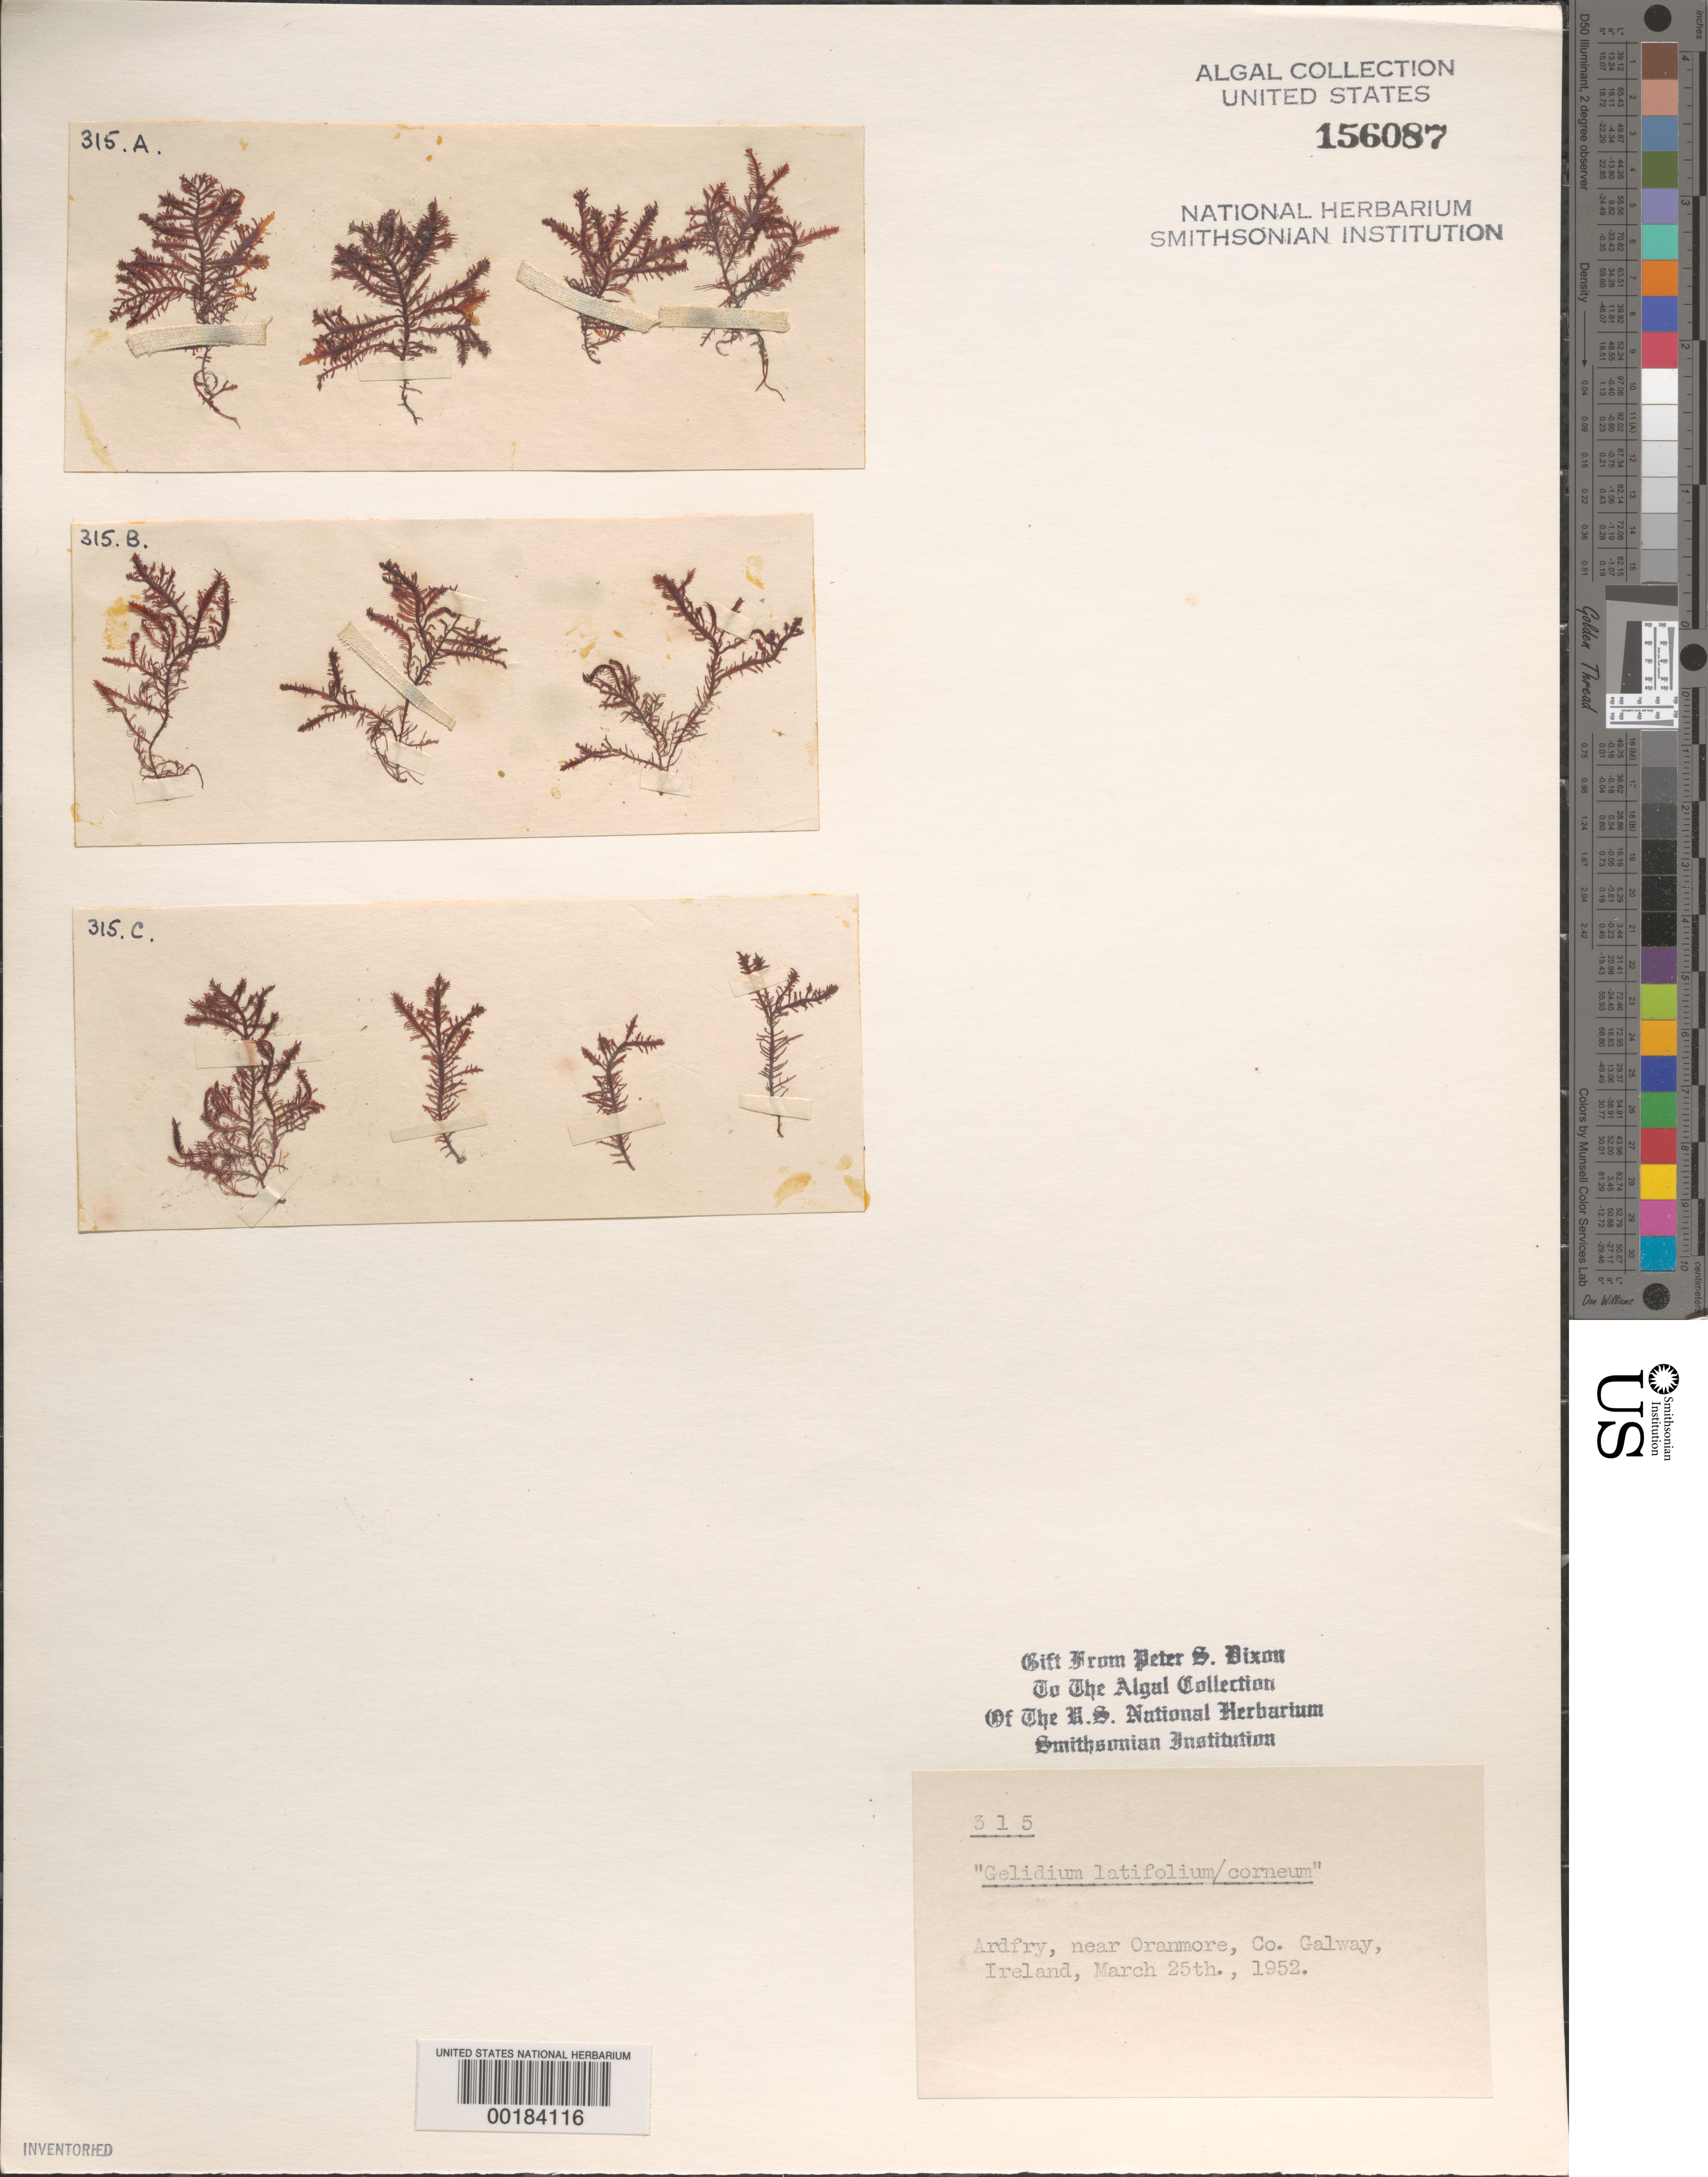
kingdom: Plantae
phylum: Rhodophyta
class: Florideophyceae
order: Gelidiales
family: Gelidiaceae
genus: Gelidium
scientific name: Gelidium spinosum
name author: (S.G. Gmel.) P.C. Silva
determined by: Algae name updating Project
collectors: P. S. Dixon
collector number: PSD 315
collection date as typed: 25 Mar 1952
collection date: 1952-03-25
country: Ireland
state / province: Connaught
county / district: Galway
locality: Ardfry, near Oranmore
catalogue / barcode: US 156087